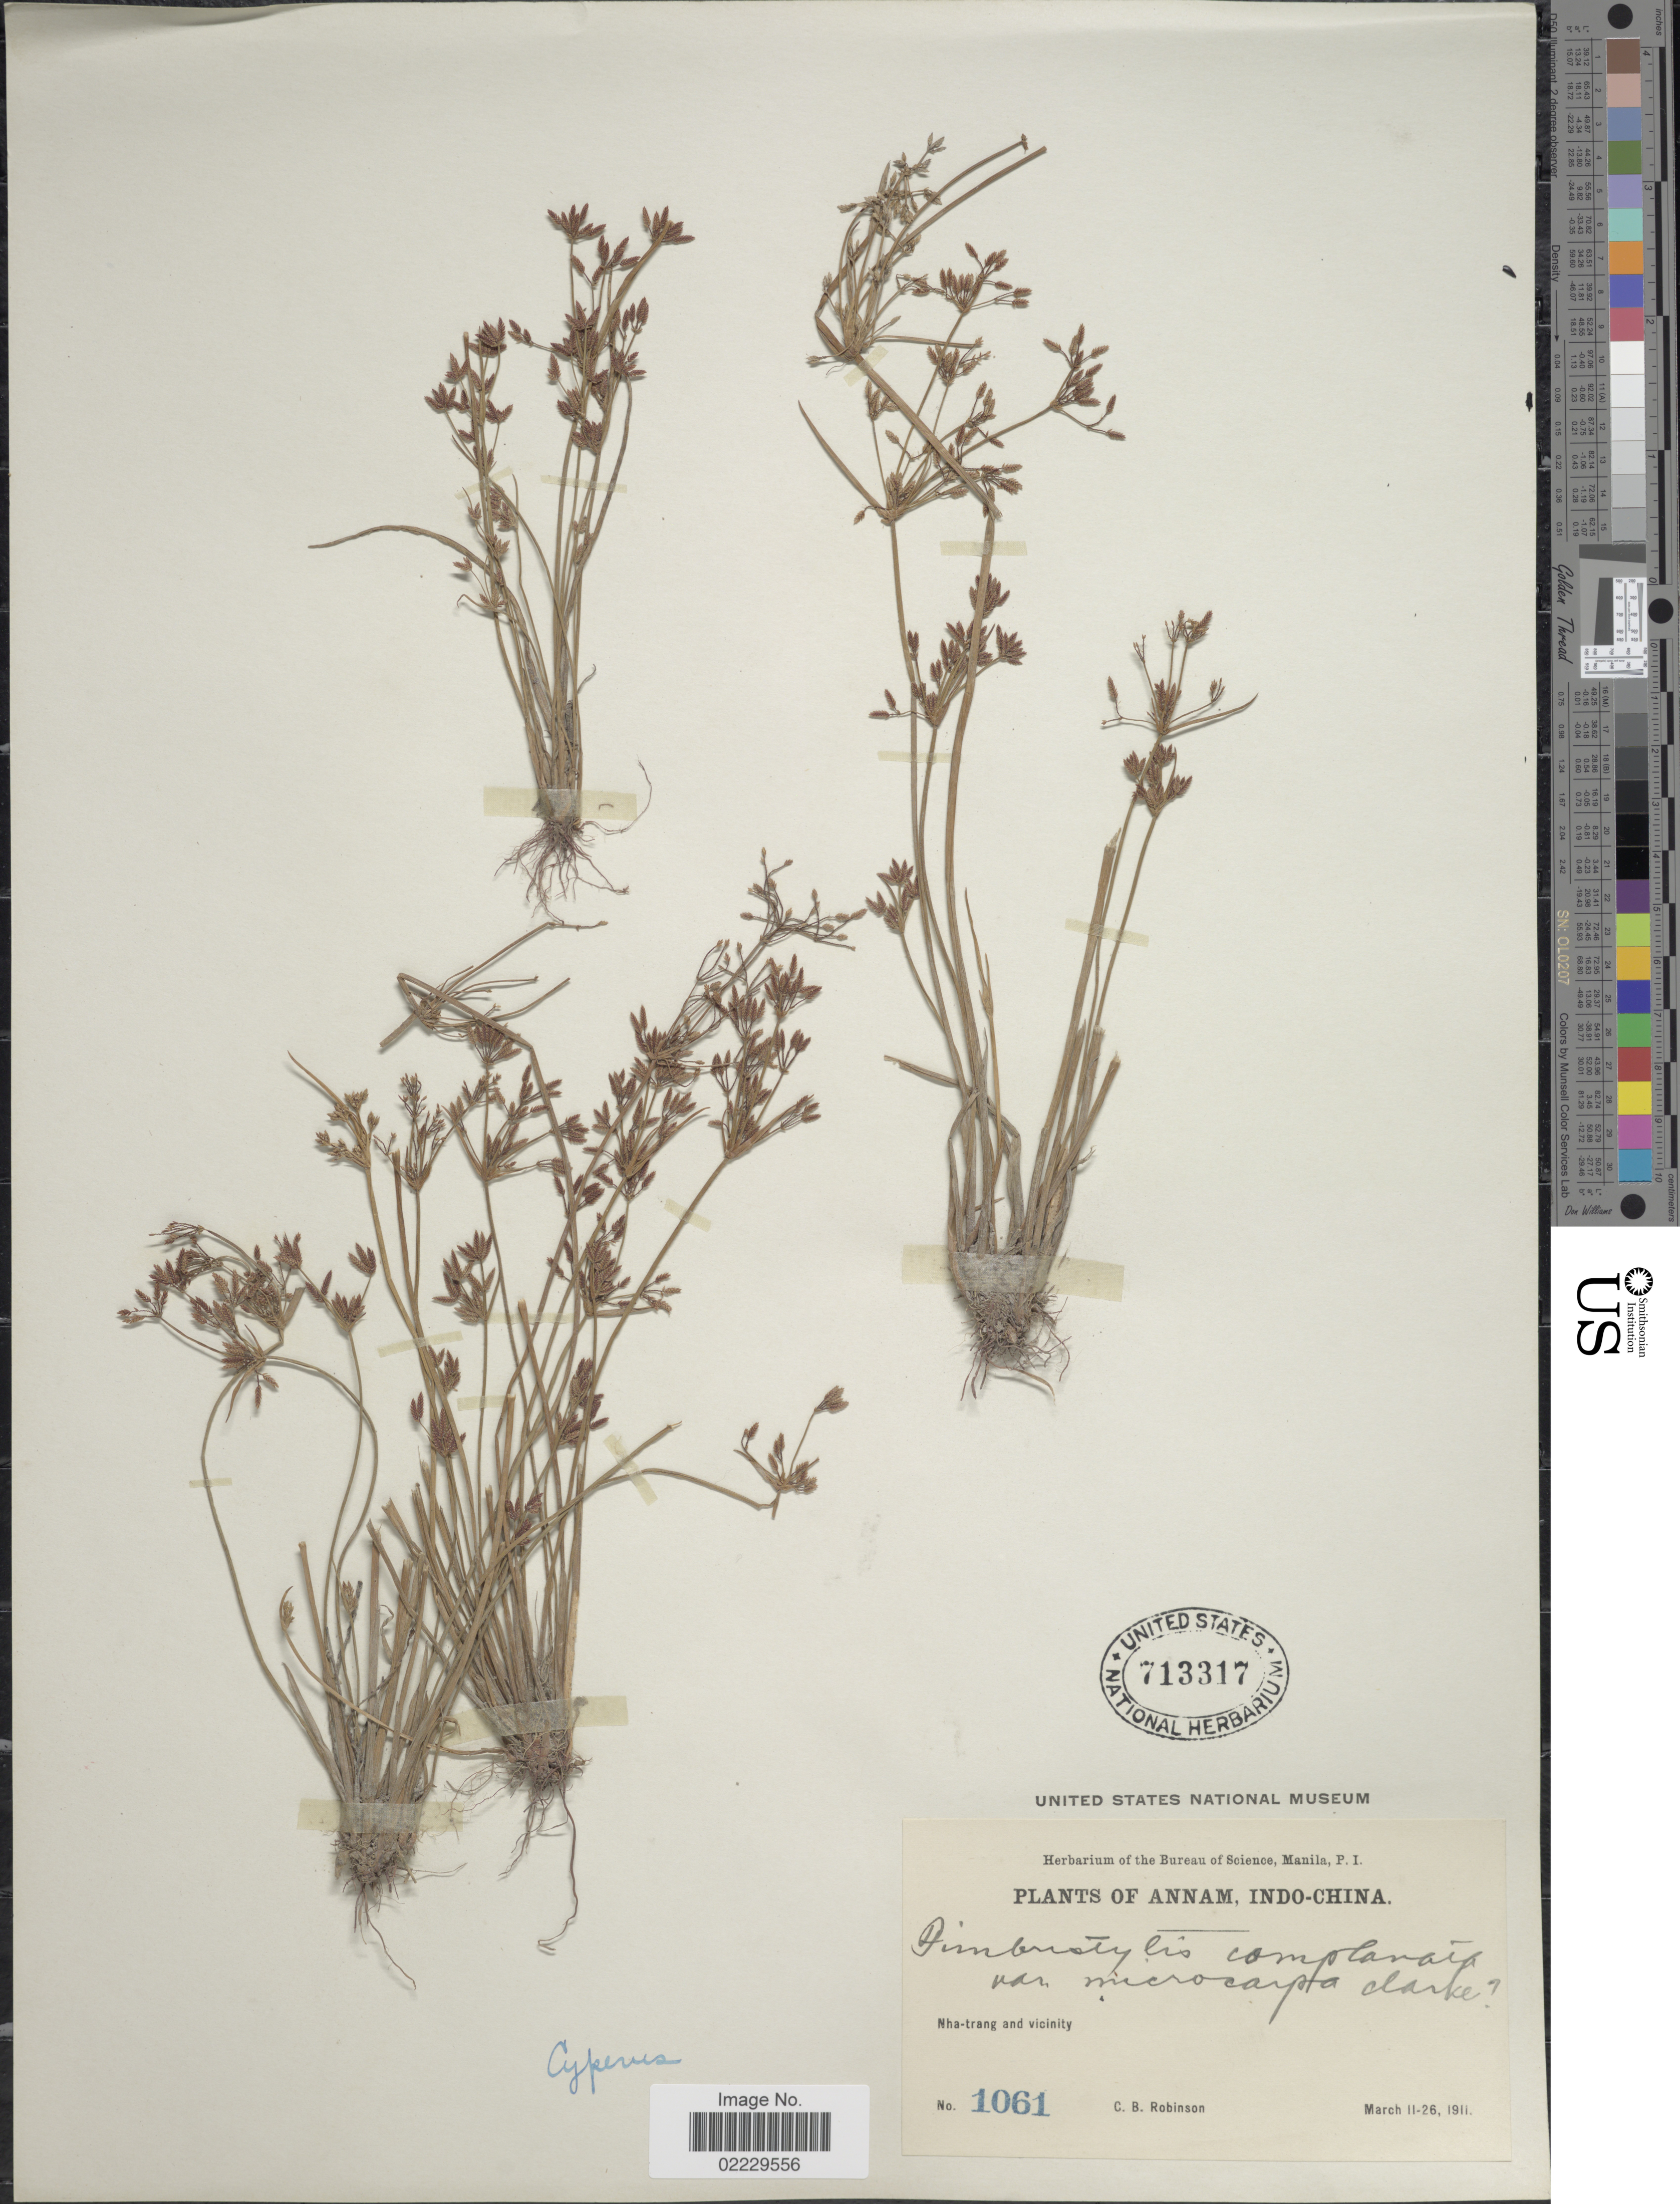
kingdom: Plantae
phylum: Tracheophyta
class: Liliopsida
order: Poales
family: Cyperaceae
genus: Cyperus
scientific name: Cyperus tenuispica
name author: Steud.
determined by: Strong, Mark T., (BOT), Smithsonian Institution - National Museum of Natural History (UNITED STATES)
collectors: C. Robinson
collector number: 1061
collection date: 1911-03-11/1911-03-26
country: Vietnam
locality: Annam, Indo-China, Nha-trang and vicinity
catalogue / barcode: US 713317